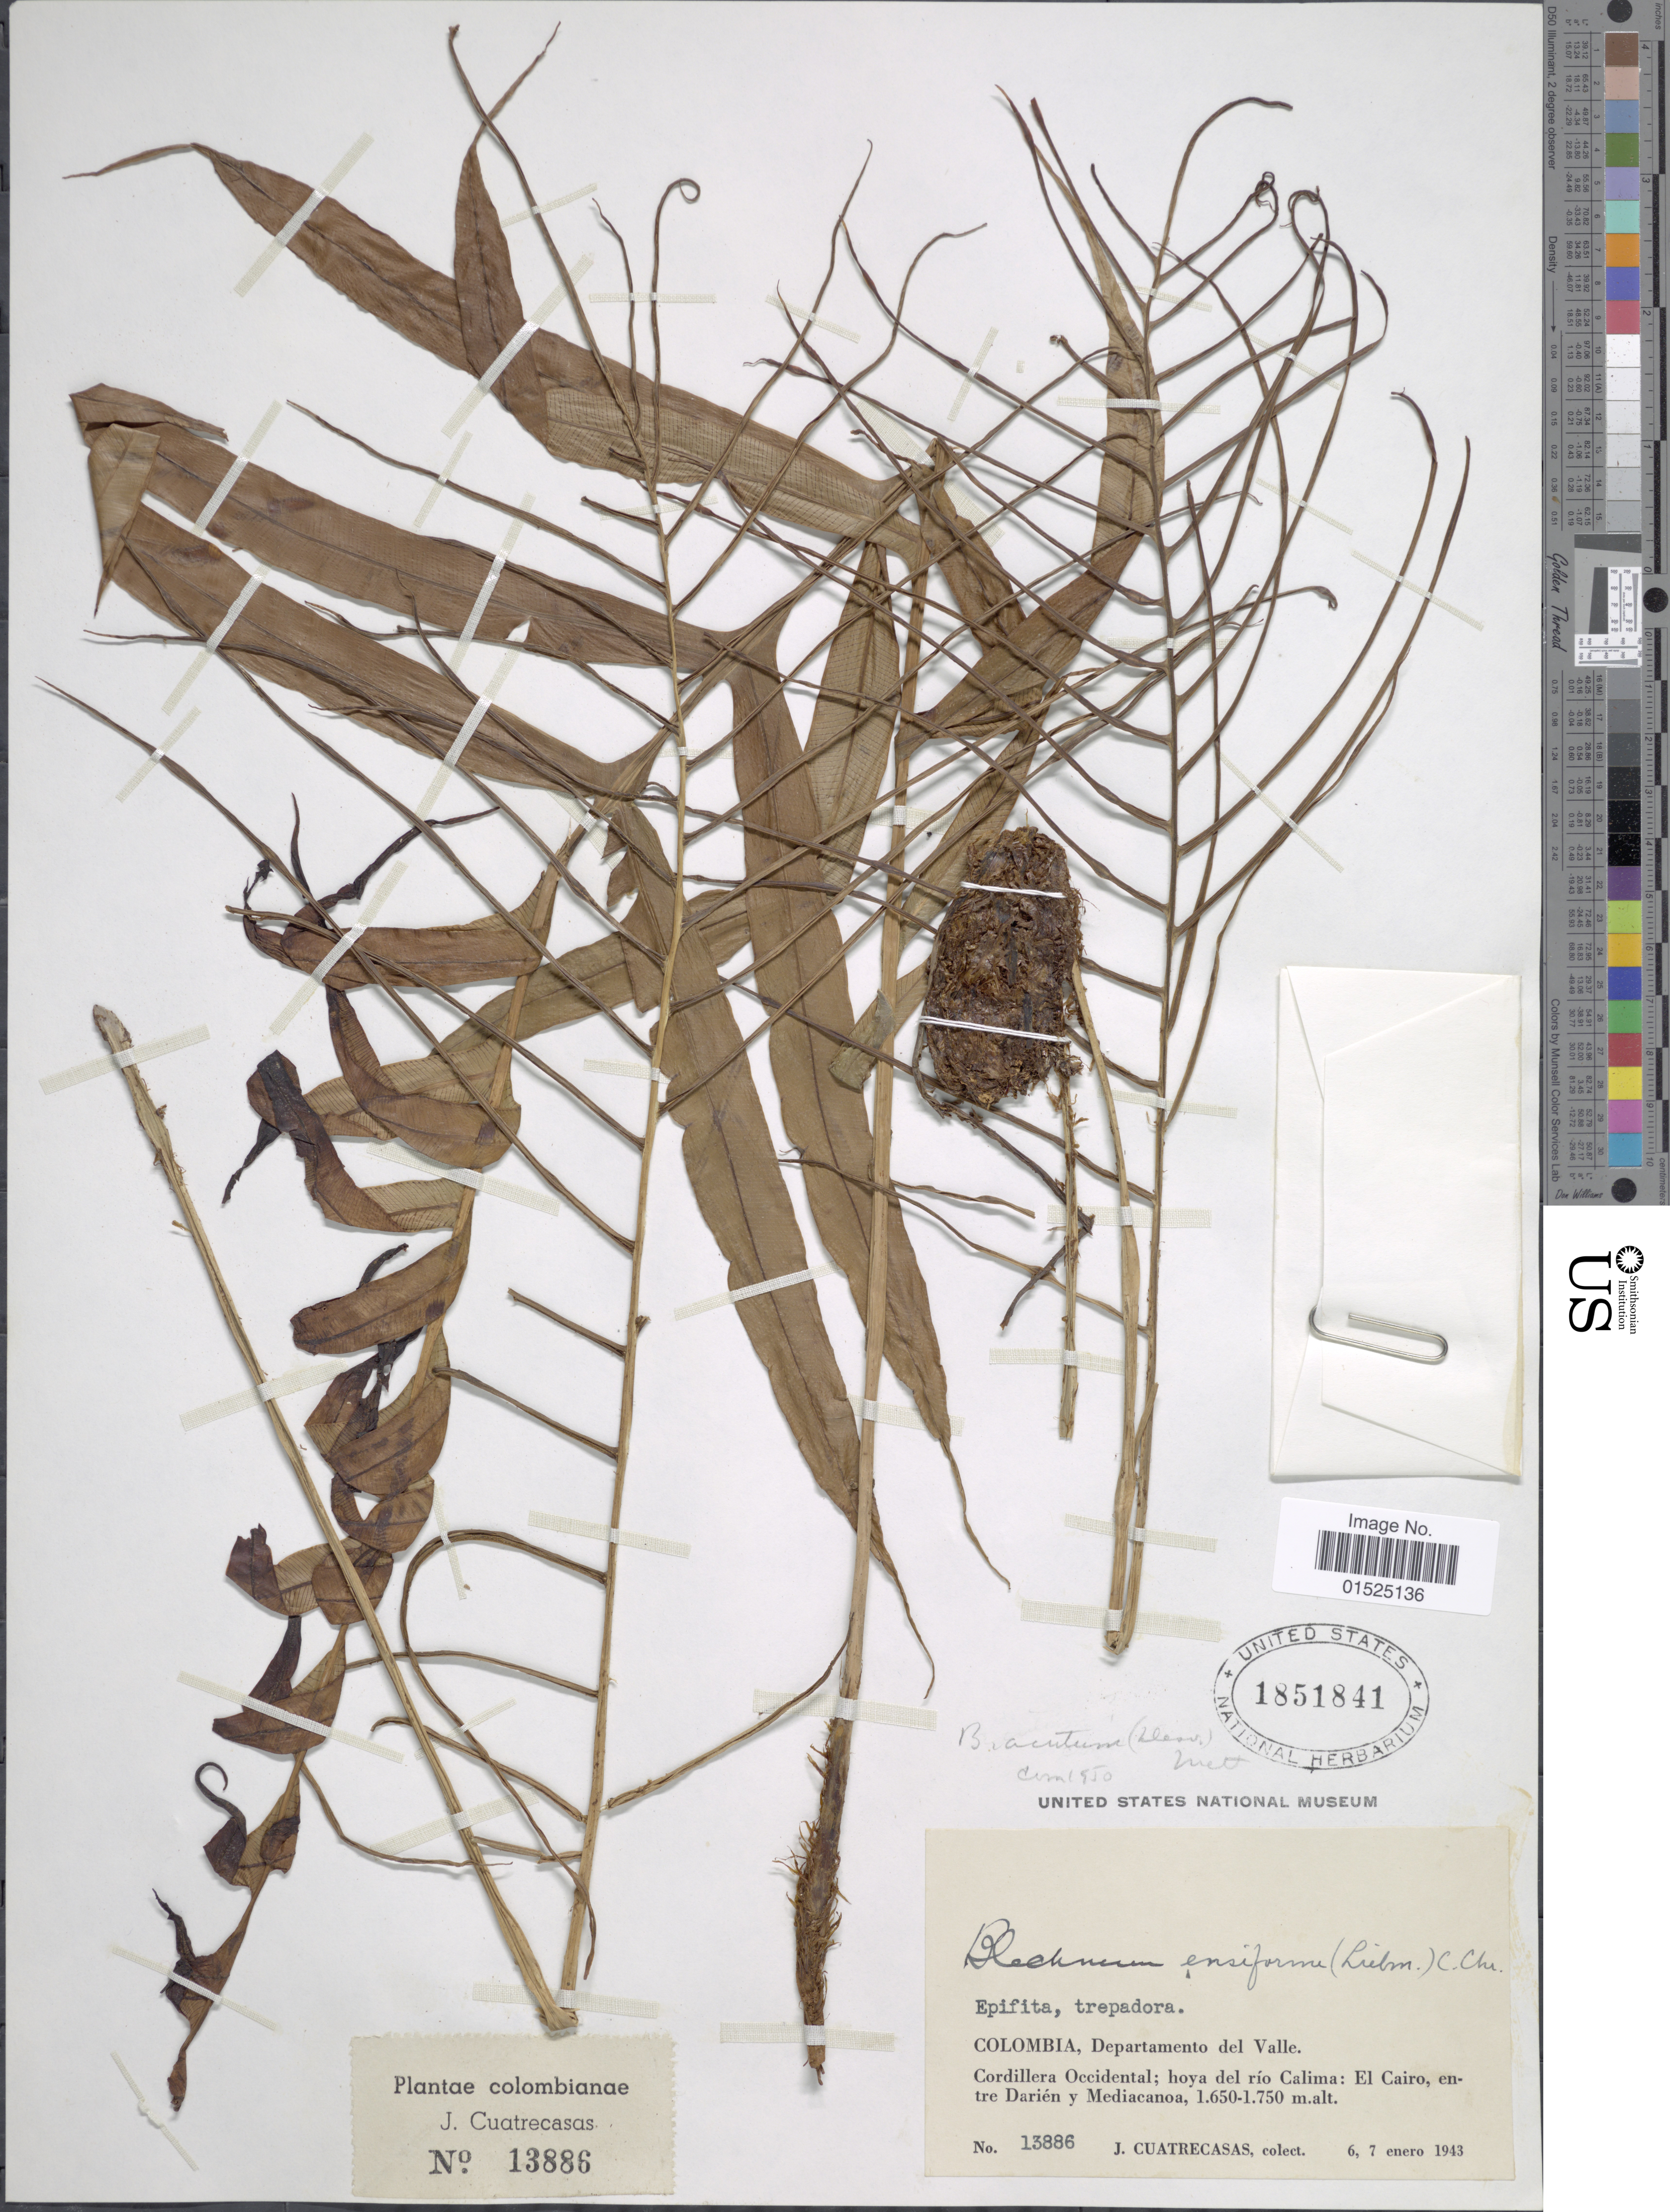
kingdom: Plantae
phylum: Tracheophyta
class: Polypodiopsida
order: Polypodiales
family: Blechnaceae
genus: Blechnum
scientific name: Blechnum acutum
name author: (Desv.) Mett.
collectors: J. Cuatrecasas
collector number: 13886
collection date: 1943-01-06/1943-01-07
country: Colombia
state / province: Valle del Cauca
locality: Departamento de Valle, Cordillera Occidental; hoya del rio Calima: El Cairo, entre Darien y Mediacanoa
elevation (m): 1650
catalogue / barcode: US 1851841